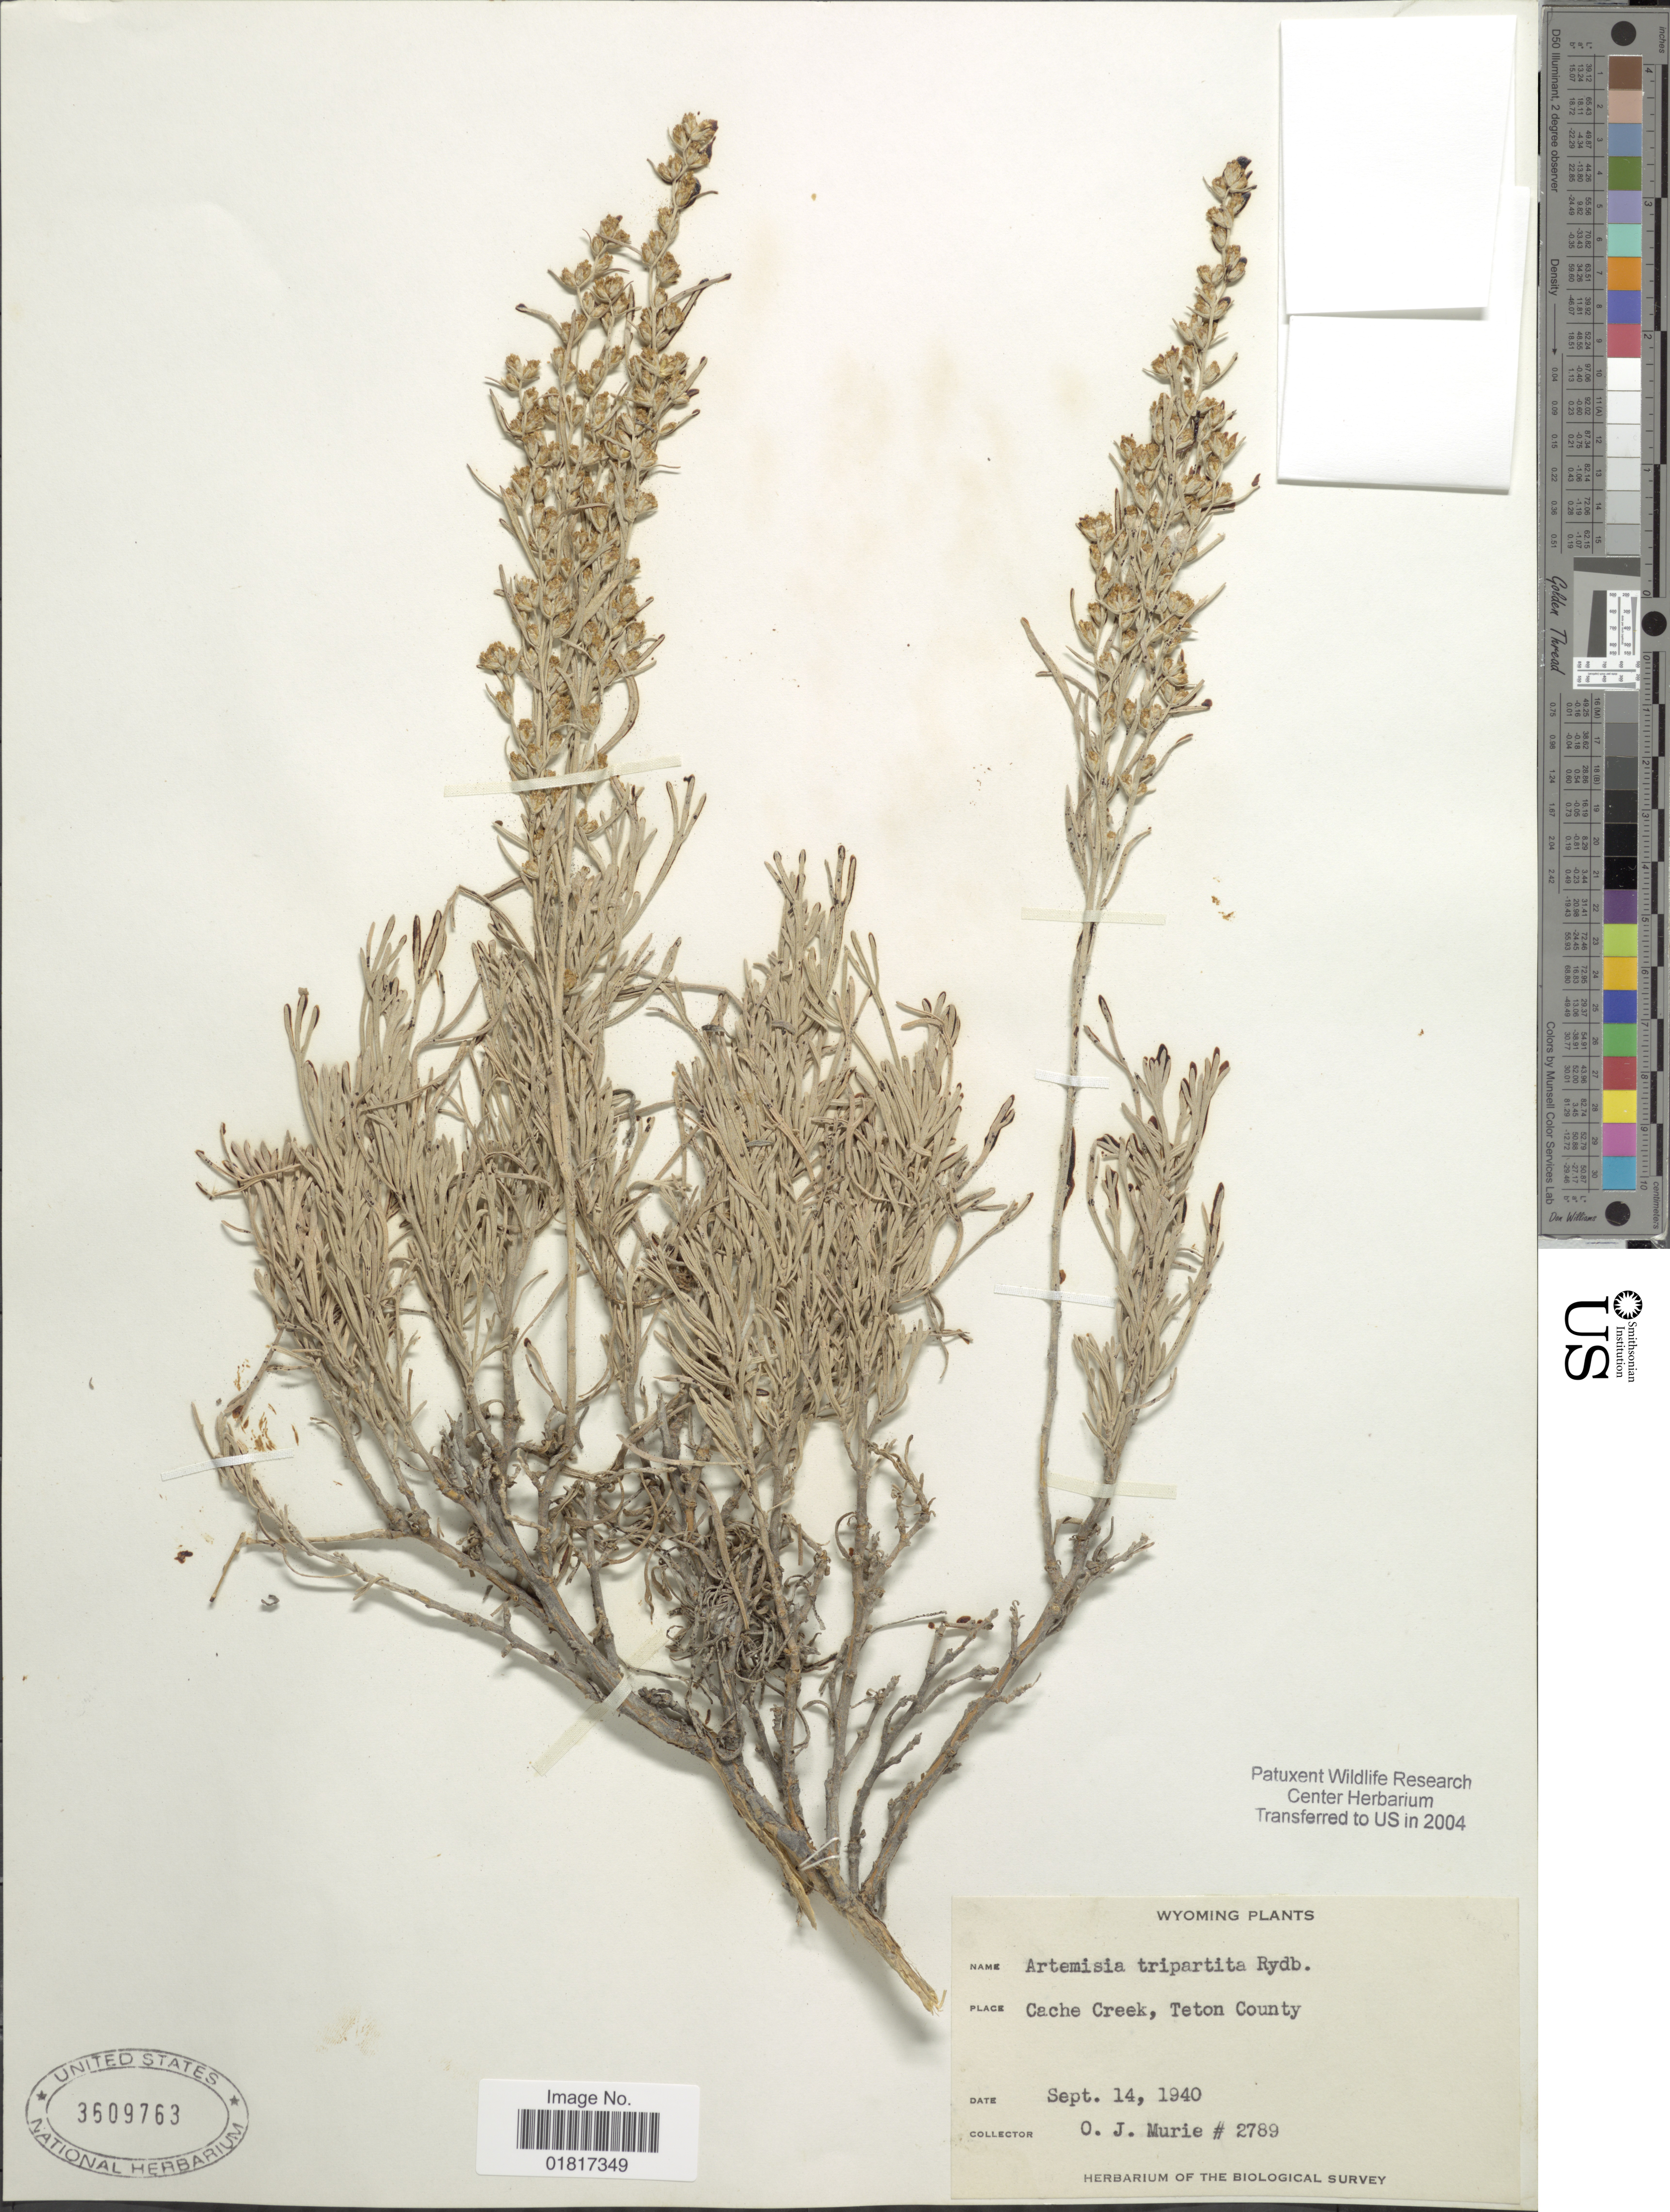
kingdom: Plantae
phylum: Tracheophyta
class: Magnoliopsida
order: Asterales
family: Asteraceae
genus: Artemisia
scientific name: Artemisia tripartita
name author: Rydb.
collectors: O. Murie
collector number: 2789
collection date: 1940-09-14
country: United States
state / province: Wyoming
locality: Cache Creek, Teton County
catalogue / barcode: US 3609763